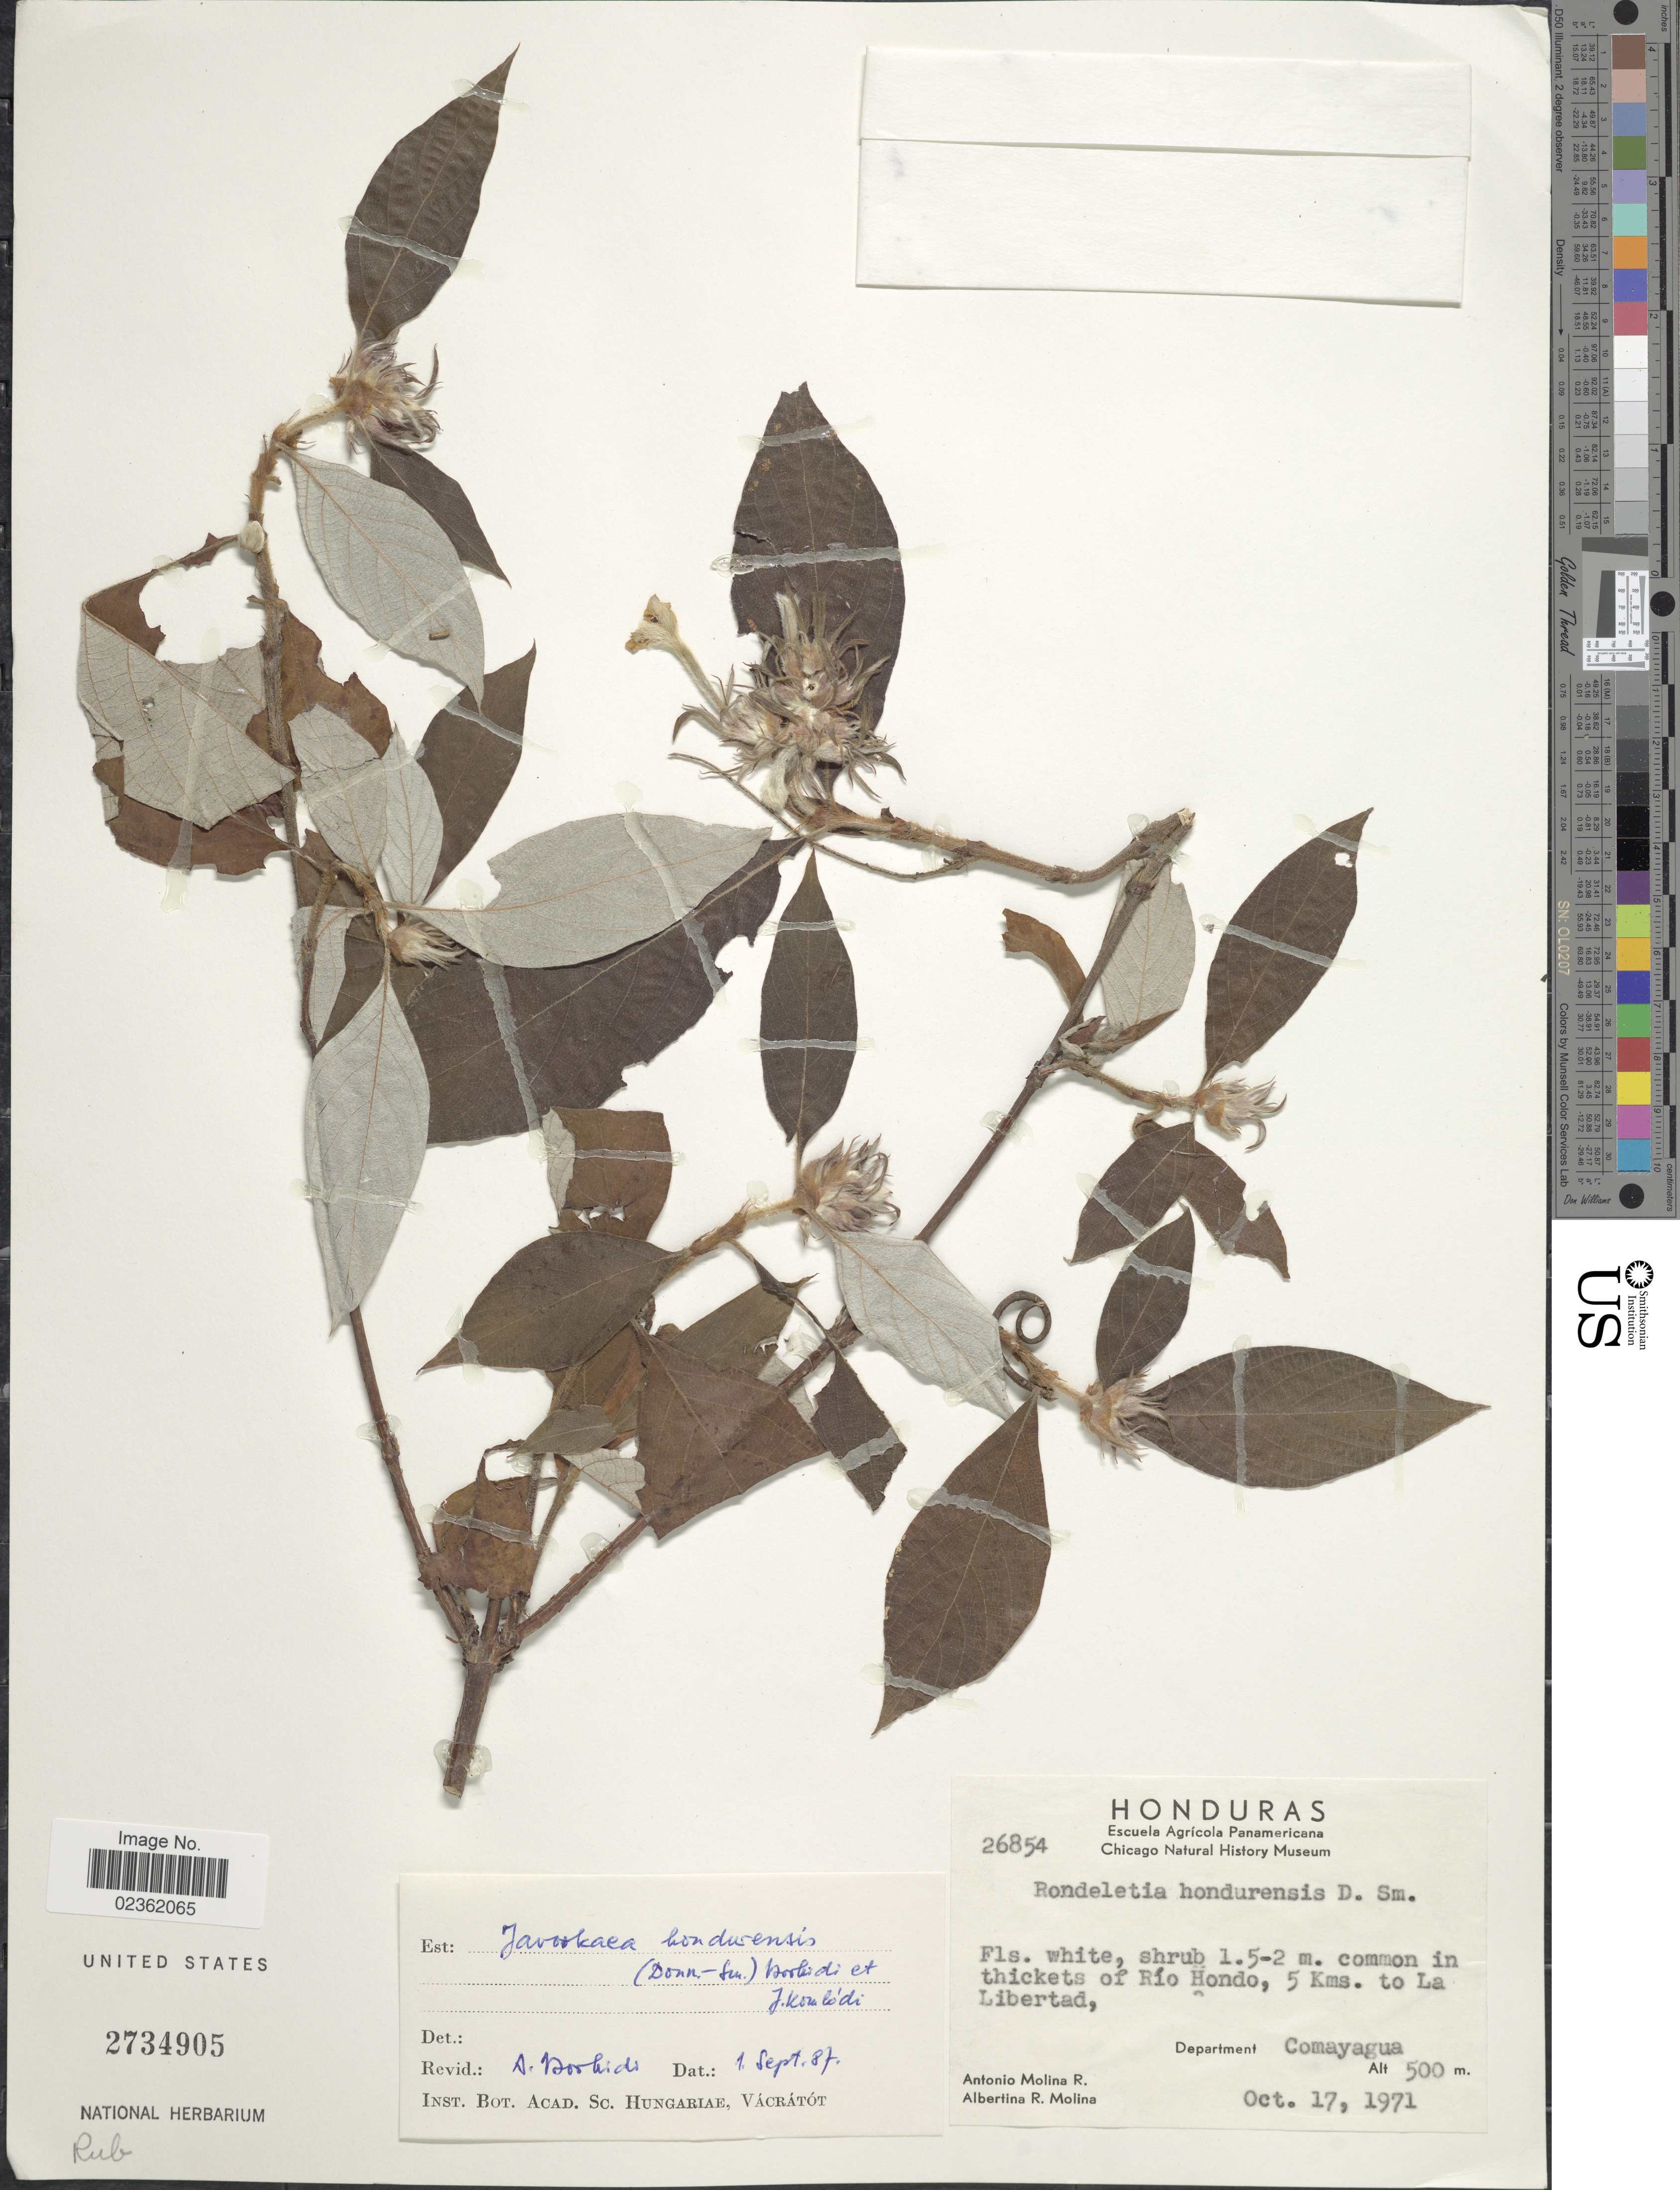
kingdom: Plantae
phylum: Tracheophyta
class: Magnoliopsida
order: Gentianales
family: Rubiaceae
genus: Rondeletia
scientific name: Rondeletia hondurensis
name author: Donn. Sm.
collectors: A. Molina R. & A. R. Molina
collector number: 26854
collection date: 1971-10-17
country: Honduras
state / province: Comayagua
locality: Common in thickets of Rio Hondo, 5 Kms. to La Libertad.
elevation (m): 500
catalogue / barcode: US 2734905